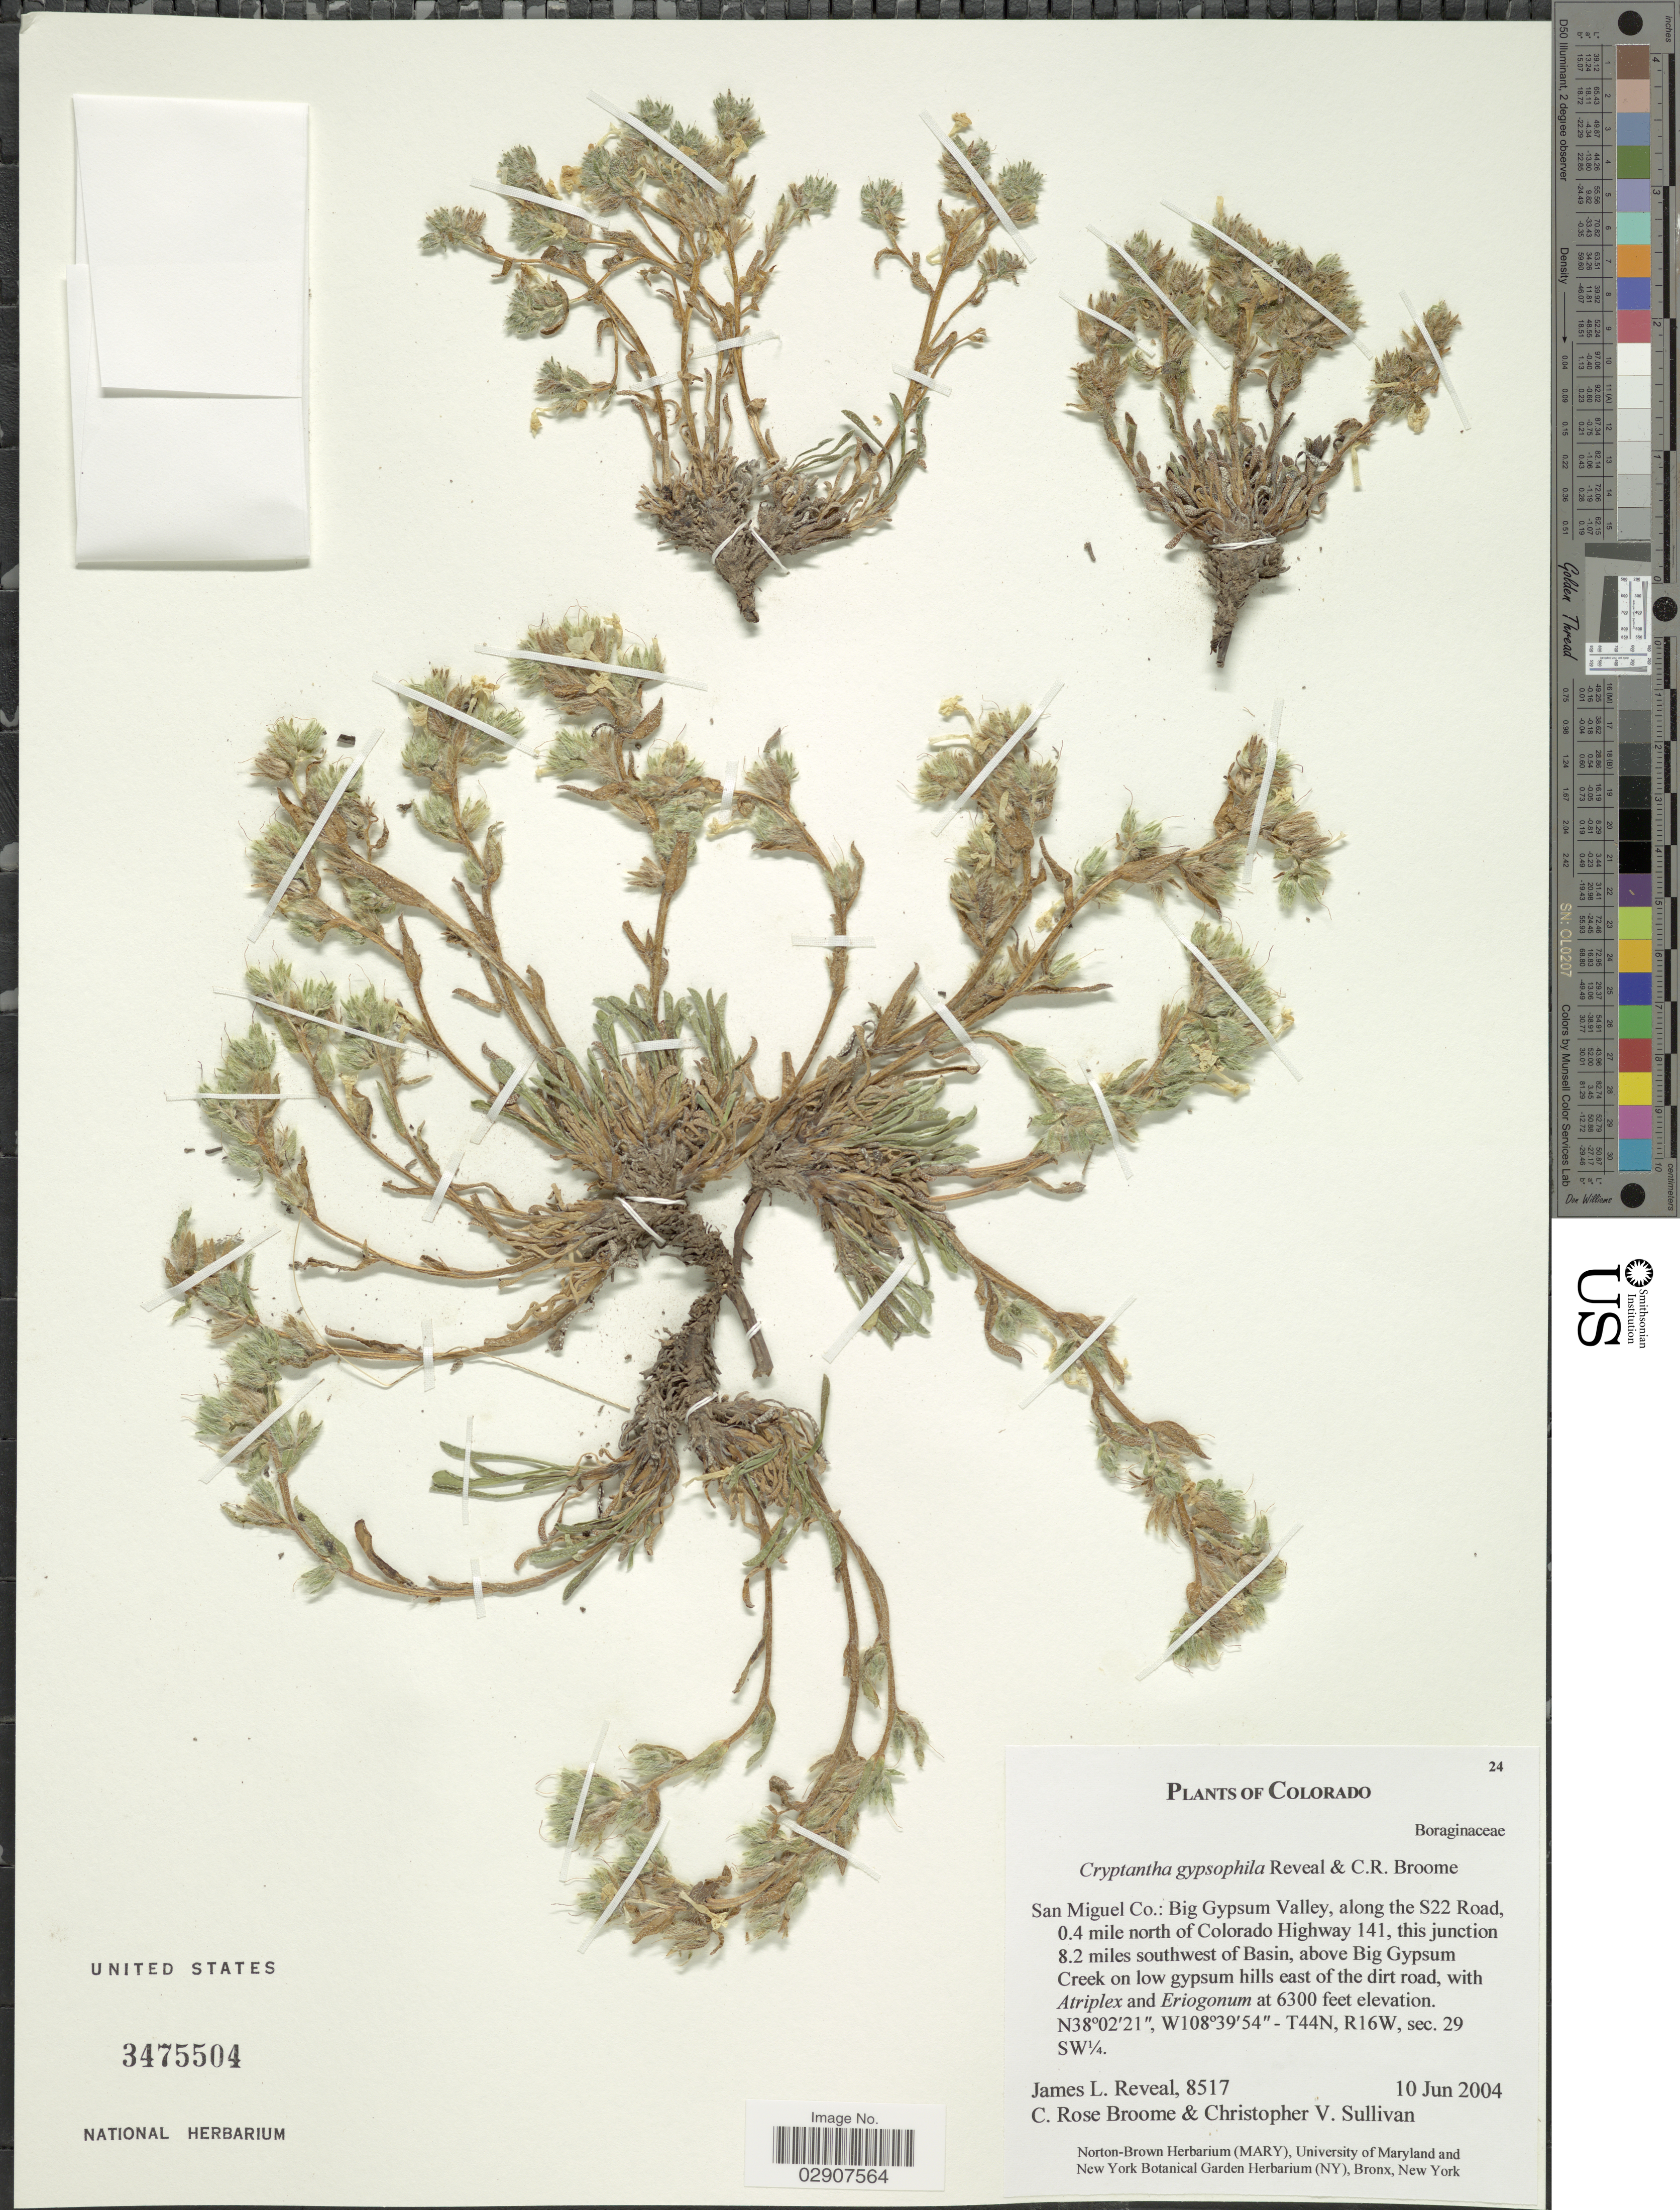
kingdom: Plantae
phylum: Tracheophyta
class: Magnoliopsida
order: Boraginales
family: Boraginaceae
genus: Cryptantha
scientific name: Cryptantha gypsophila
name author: Reveal & C.R. Broome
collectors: J. L. Reveal, C. Broome & C. Sullivan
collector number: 8517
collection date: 2004-06-10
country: United States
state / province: Colorado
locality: San Miguel Co.: Big Gypsum Valley, along the S22 Road, 0.4 mile north of Colorado Highway 141, this junction 8.2 miles southwest of Basin, above Big Gypsum Creek on low gypsum hills east of the dirt road. T44N, R16W, sec.29 SW¼.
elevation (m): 1920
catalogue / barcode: US 3475504